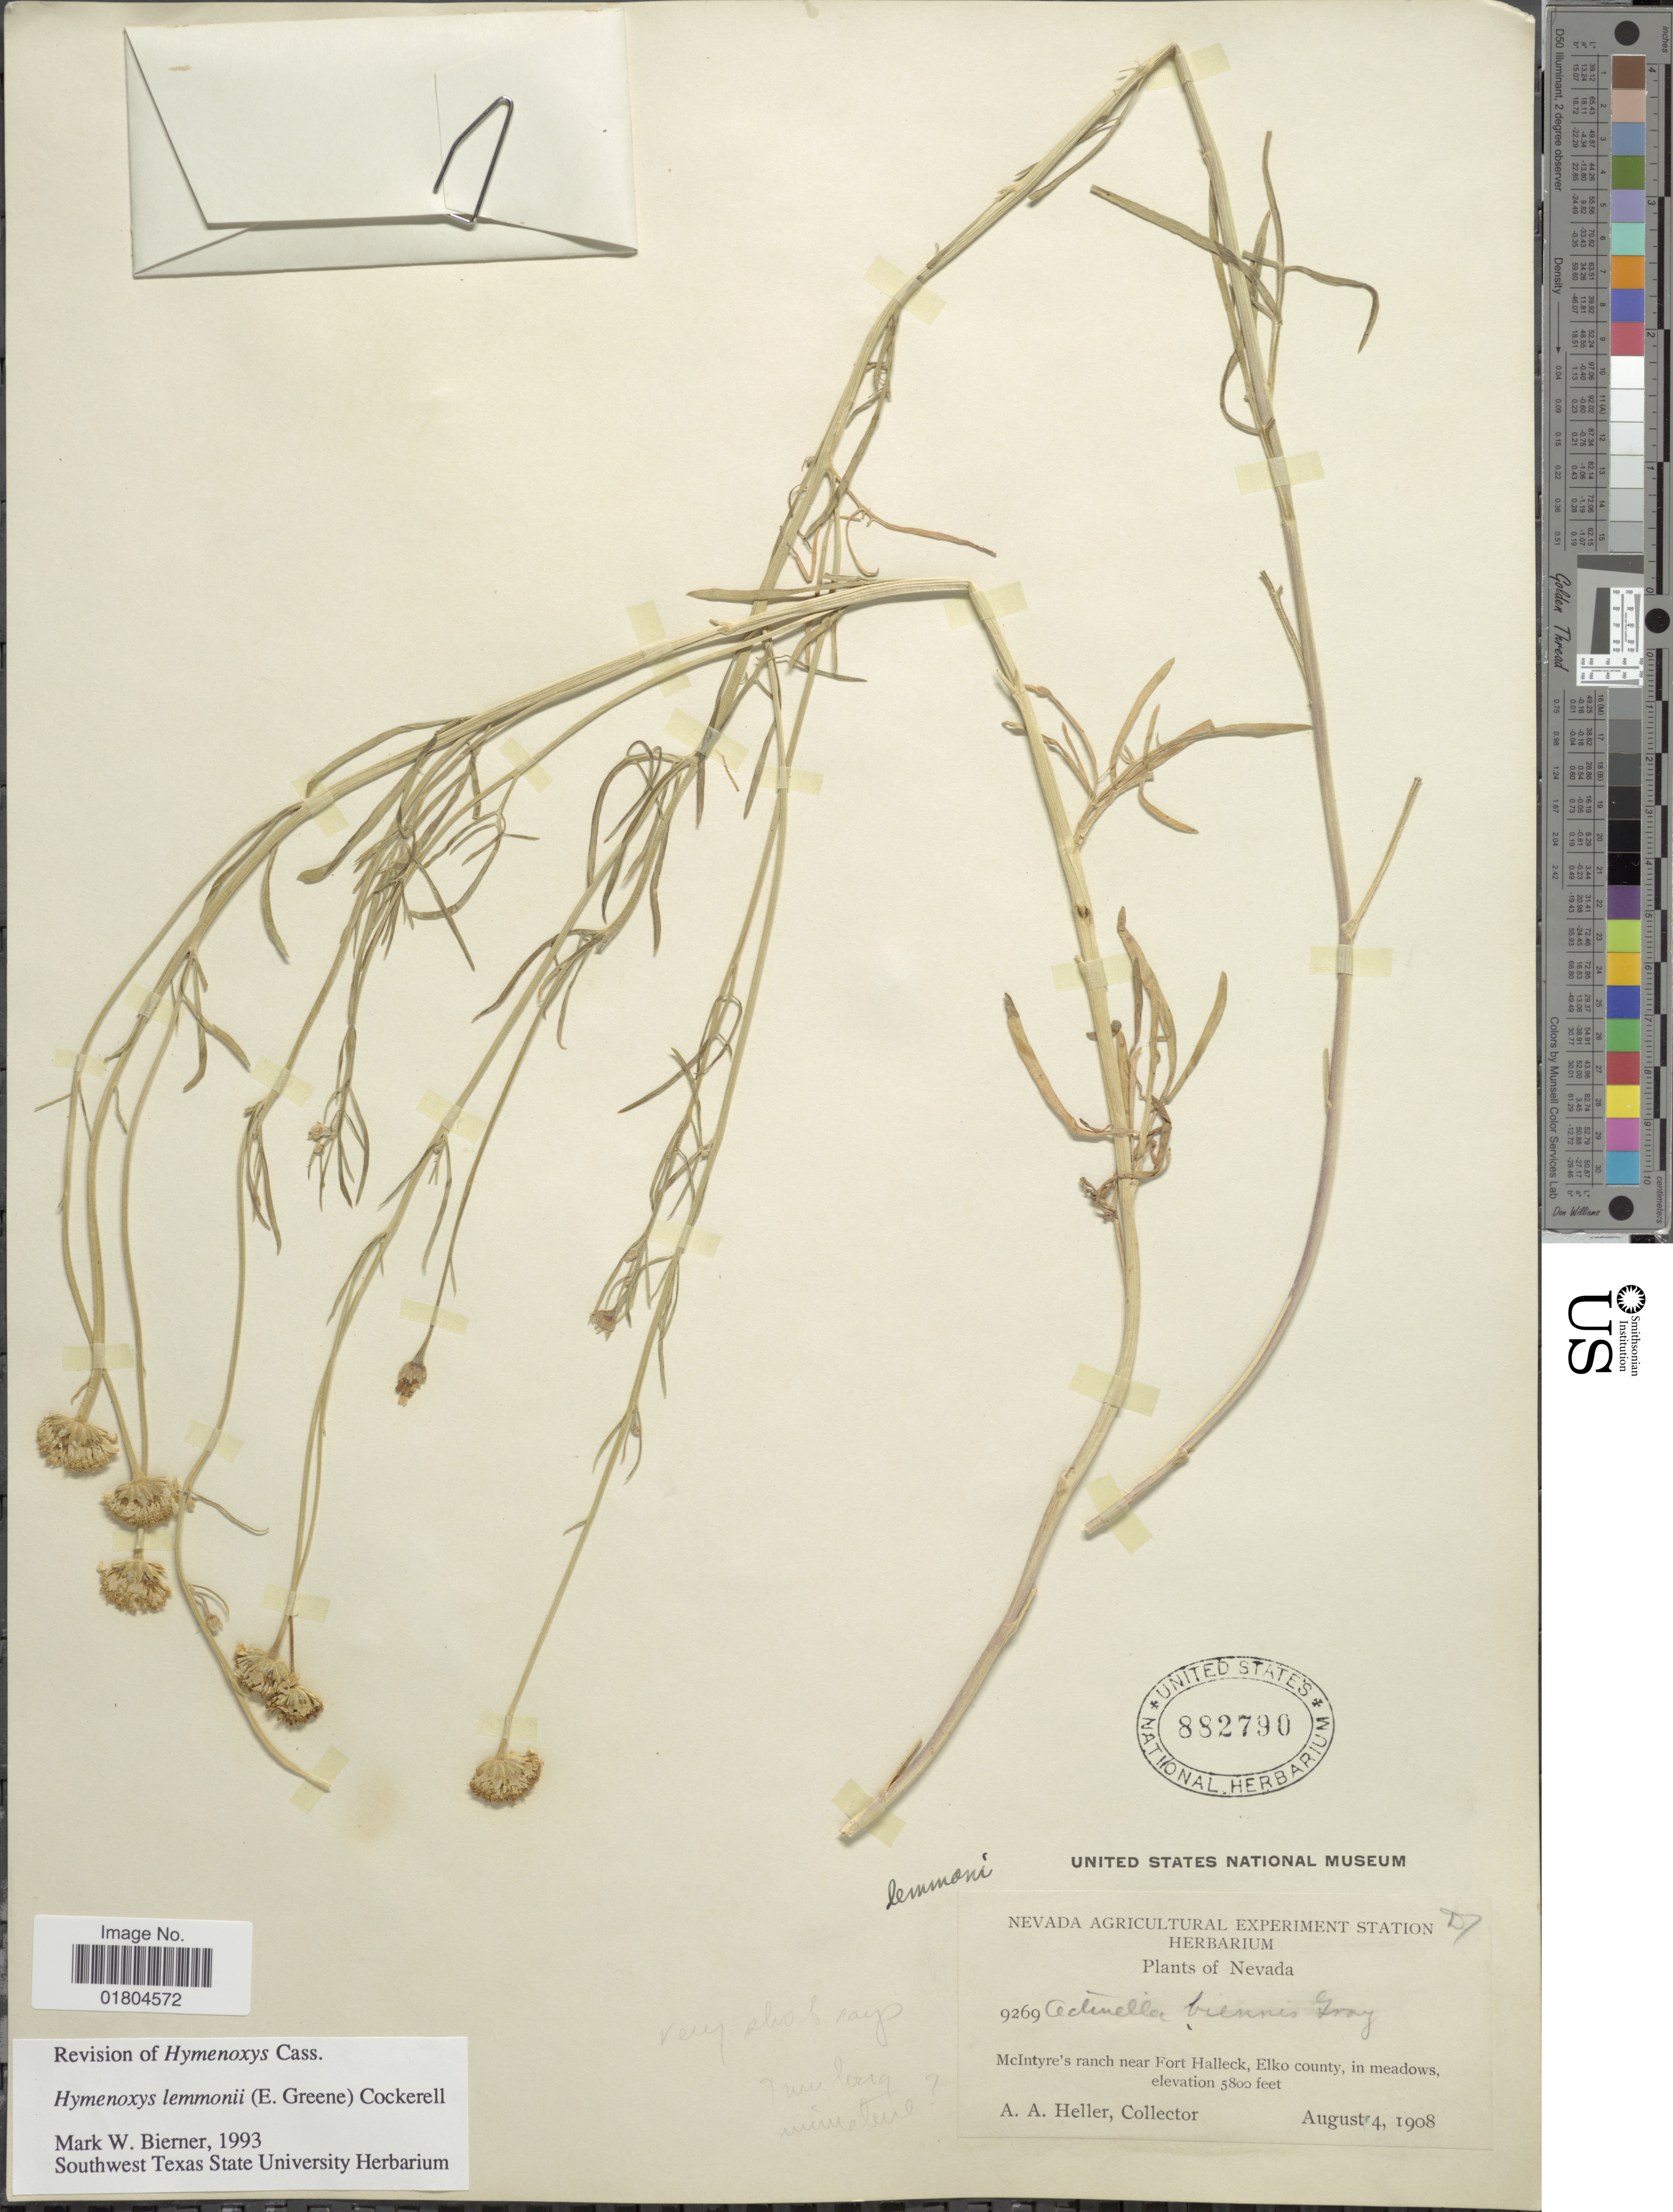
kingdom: Plantae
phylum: Tracheophyta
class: Magnoliopsida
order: Asterales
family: Asteraceae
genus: Hymenoxys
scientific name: Hymenoxys lemmonii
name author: (Greene) Cockerell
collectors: A. A. Heller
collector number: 9269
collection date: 1908-08-04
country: United States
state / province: Nevada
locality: McIntyre's ranch near Fort Halleck, Elko county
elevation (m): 1768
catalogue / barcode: US 882790